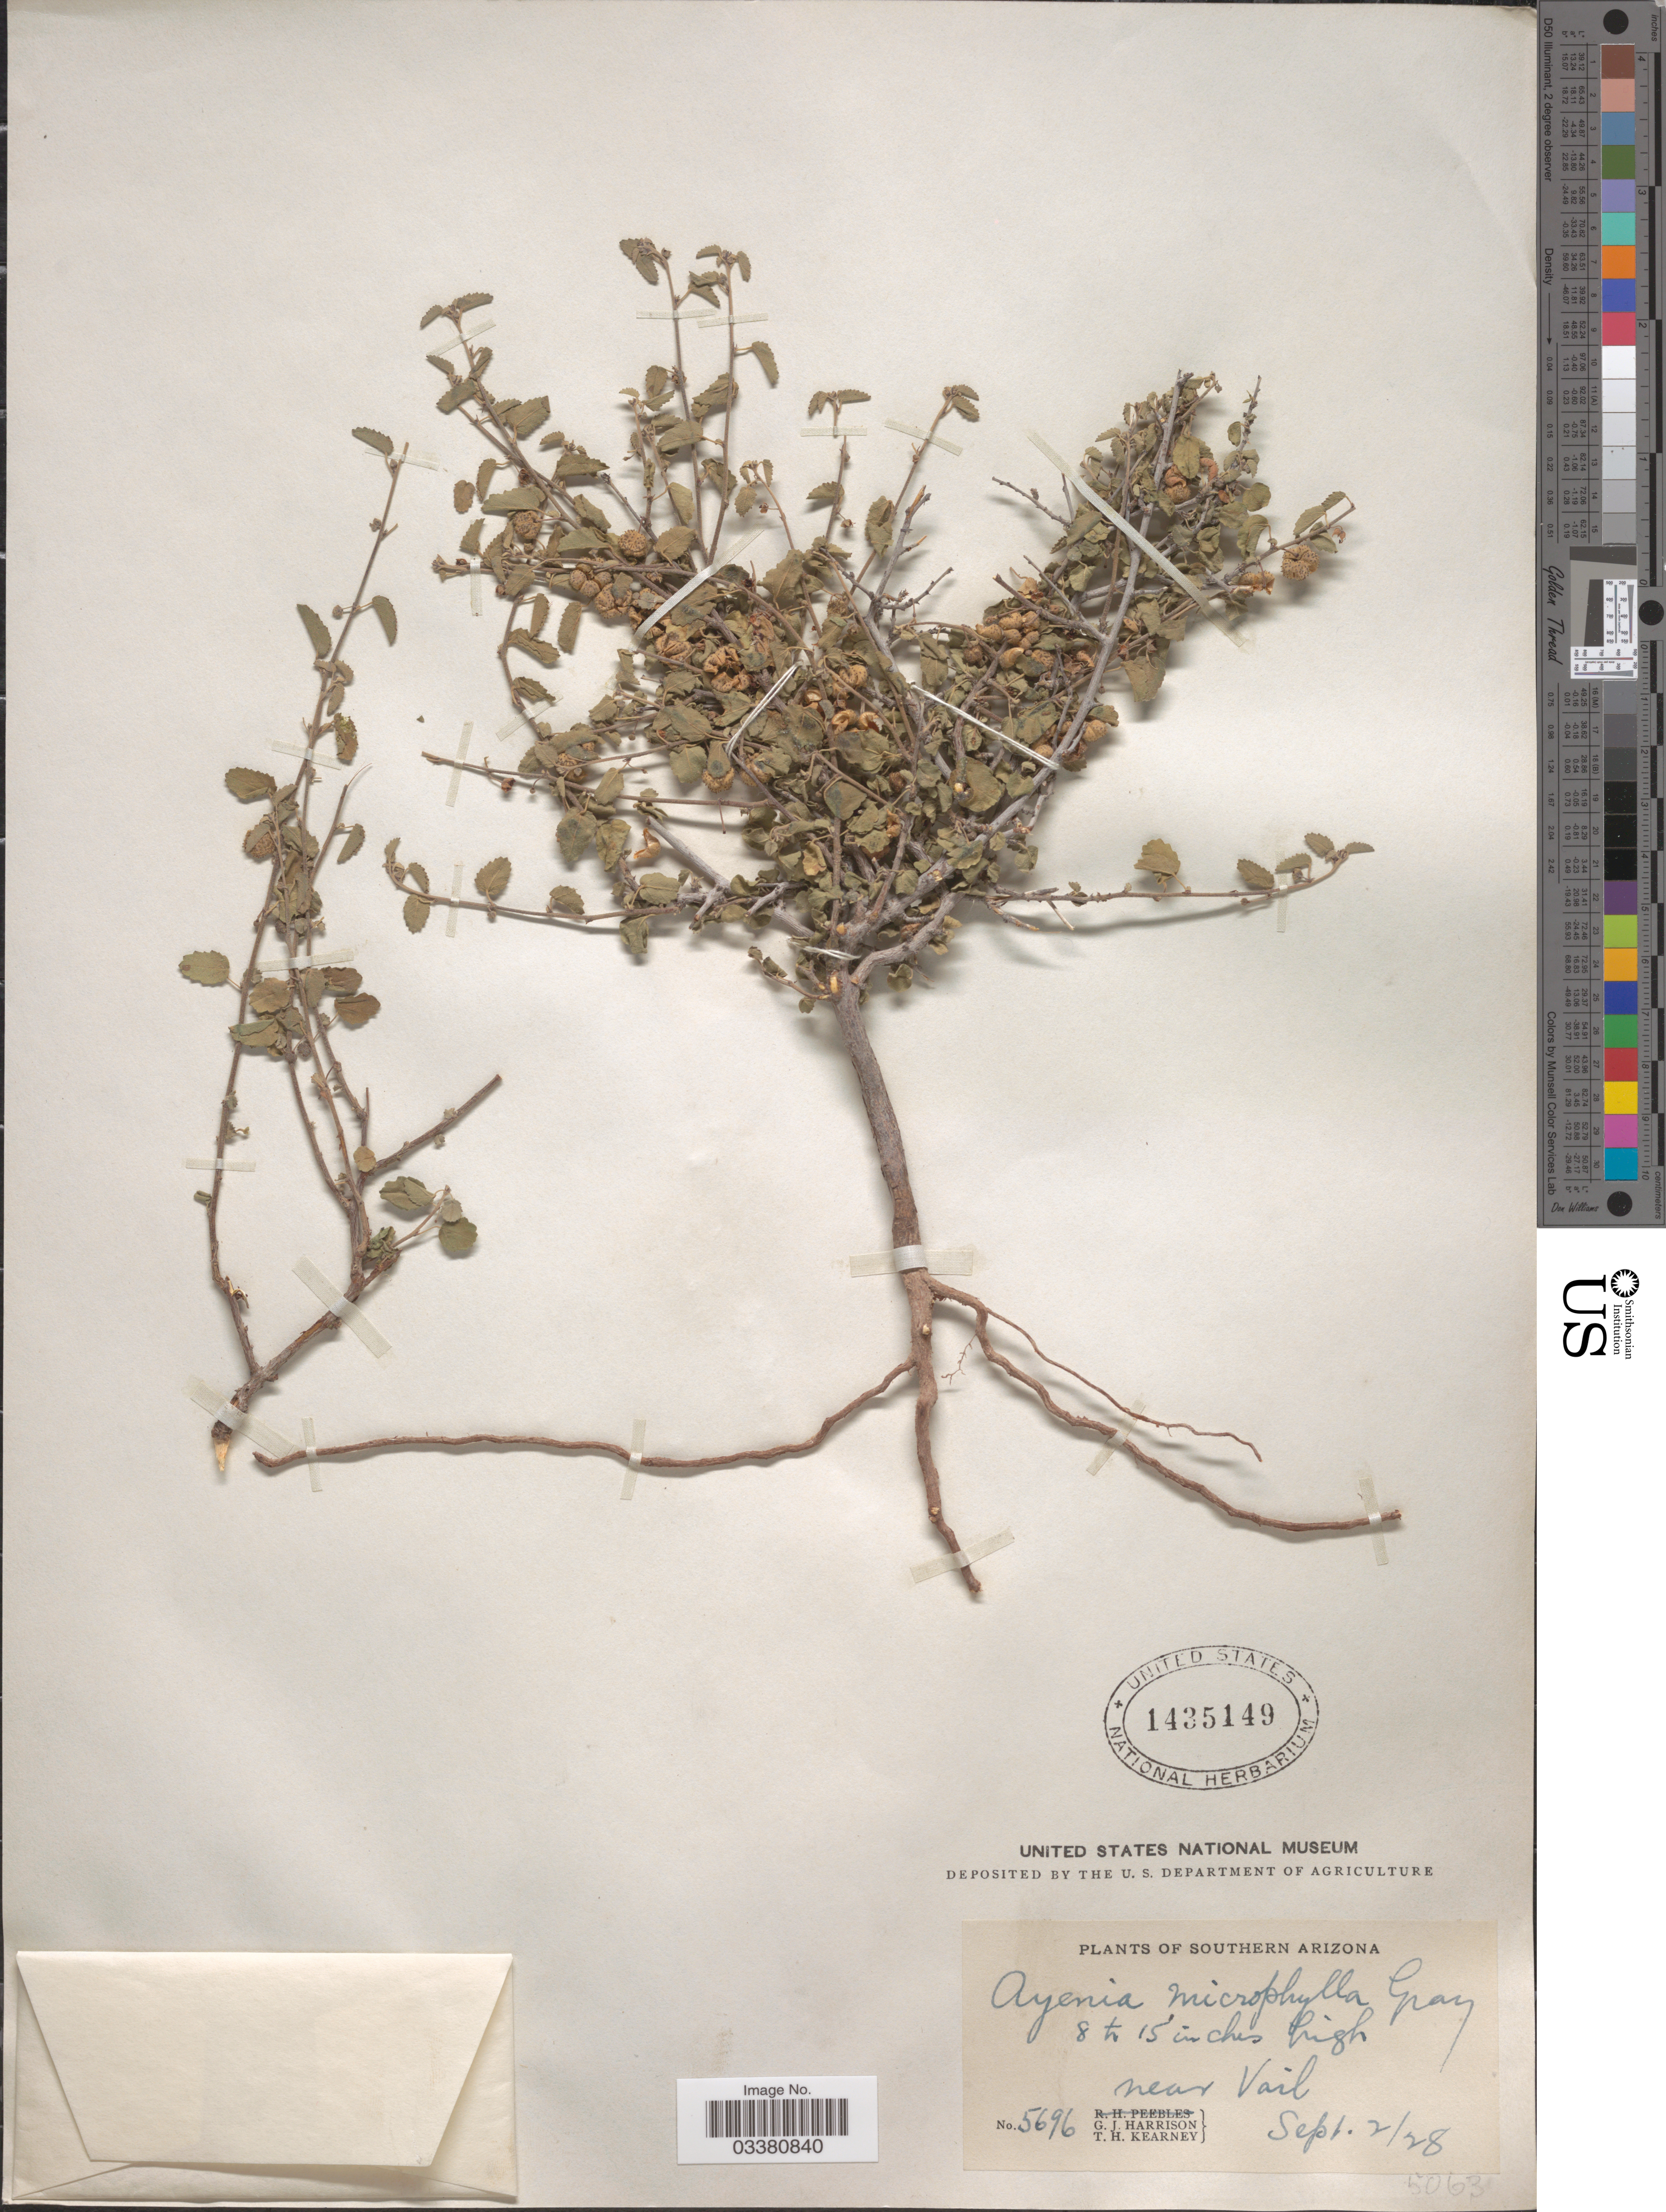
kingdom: Plantae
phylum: Tracheophyta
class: Magnoliopsida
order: Malvales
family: Malvaceae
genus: Ayenia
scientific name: Ayenia microphylla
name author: A. Gray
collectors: G. J. Harrison & T. H. Kearney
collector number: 5696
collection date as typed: Transcribed d/m/y: 2/9/28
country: United States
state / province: Arizona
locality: Southern Arizona. Near Vail.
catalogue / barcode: US 1435149